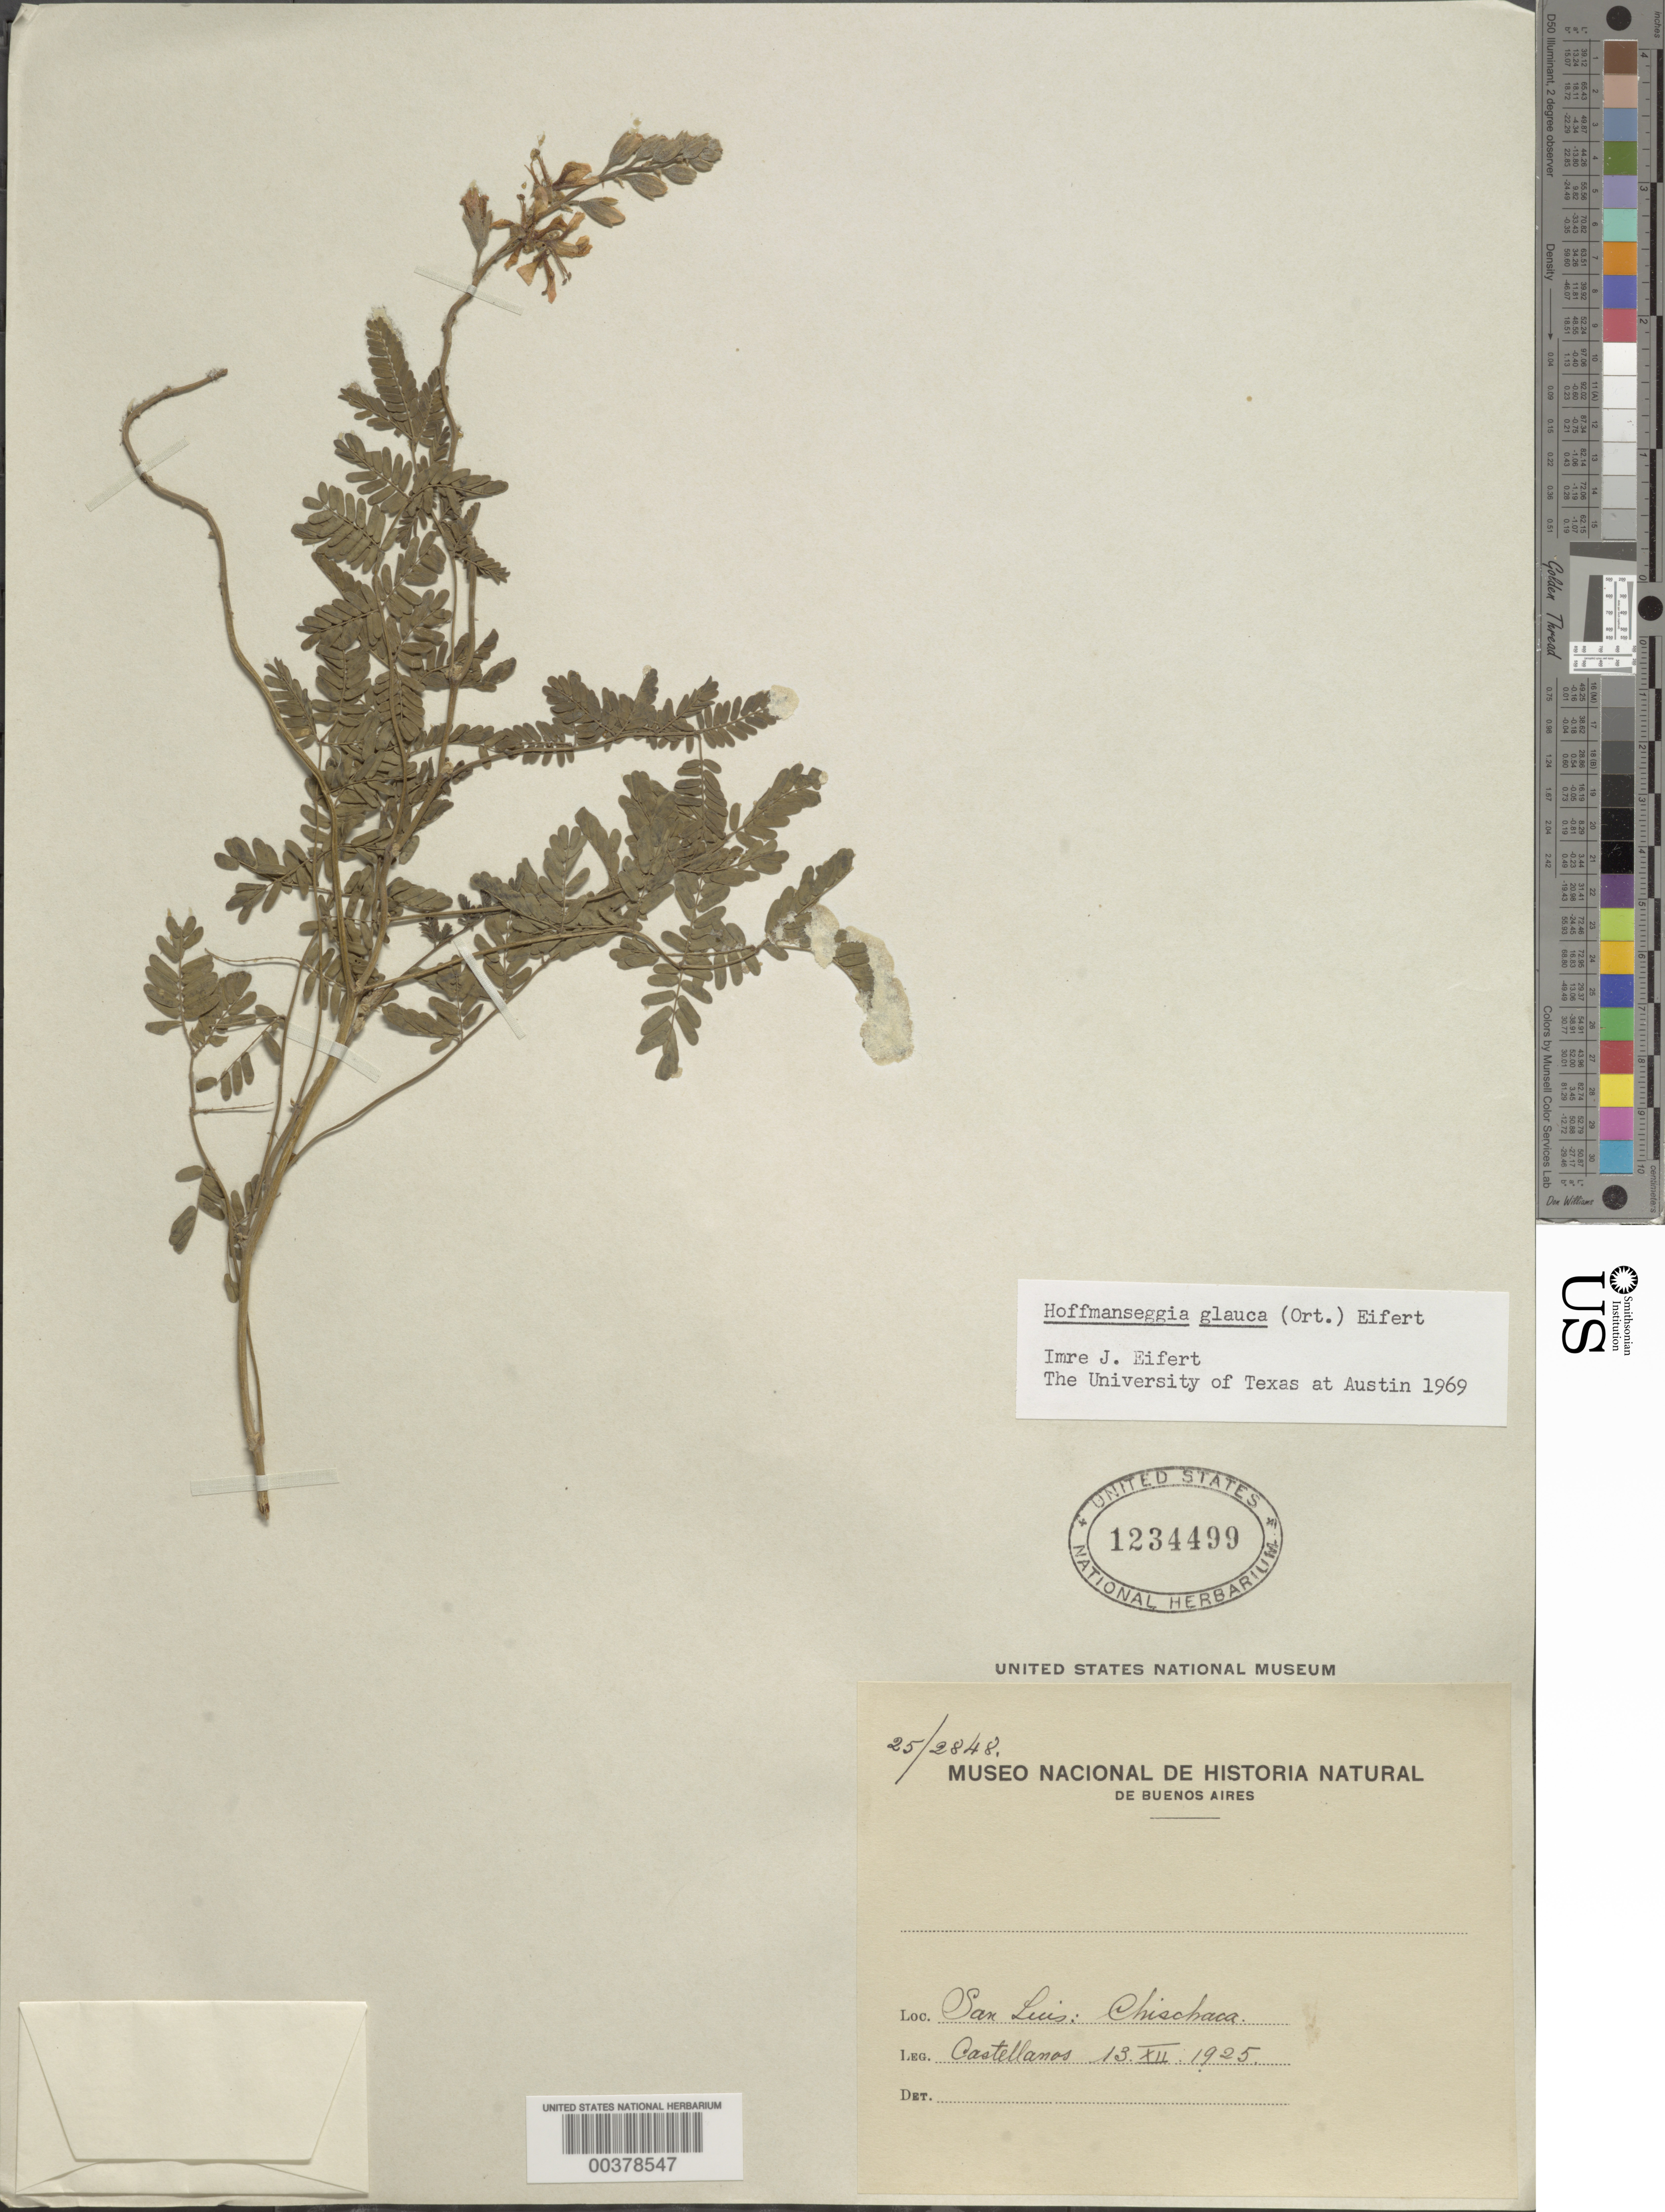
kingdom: Plantae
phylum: Tracheophyta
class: Magnoliopsida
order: Fabales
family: Fabaceae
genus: Hoffmannseggia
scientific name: Hoffmannseggia glauca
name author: (Ortega) Eifert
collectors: A. Castellanos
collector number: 25/2848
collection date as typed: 13 Dec 1925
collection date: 1925-12-13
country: Argentina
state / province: San Luis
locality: Chischaca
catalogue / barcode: US 1234499